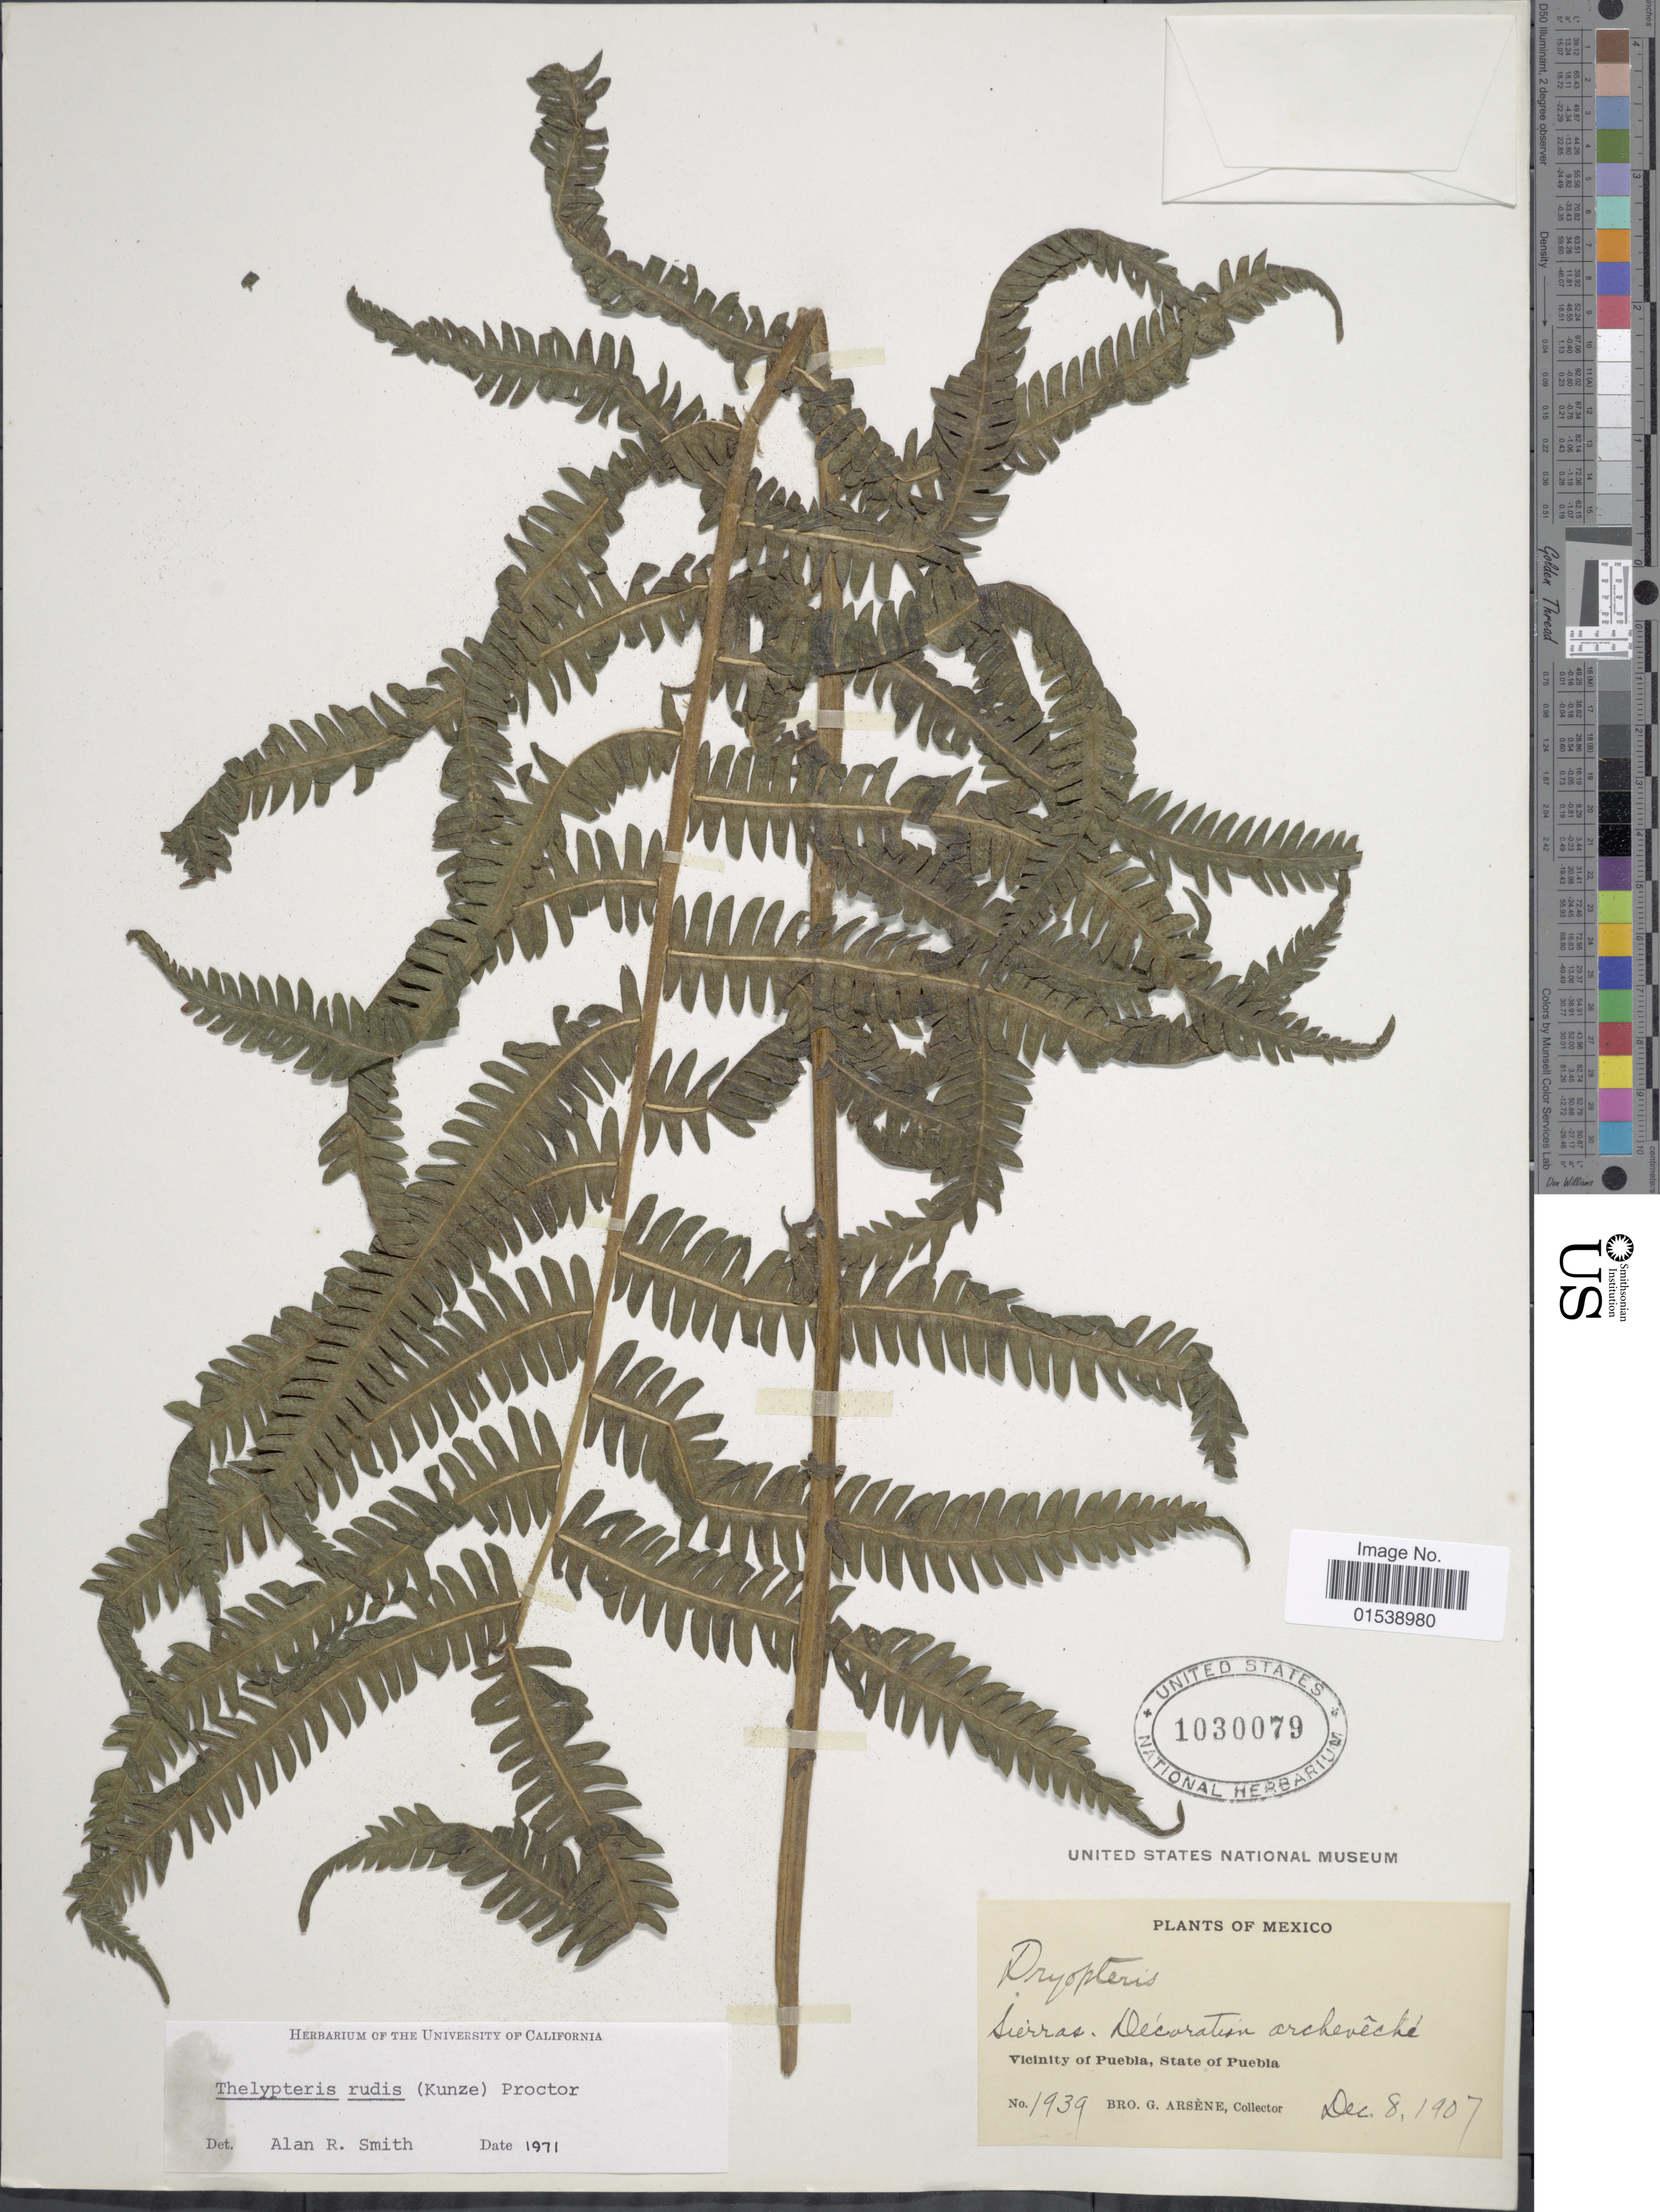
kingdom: Plantae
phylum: Tracheophyta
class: Polypodiopsida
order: Polypodiales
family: Thelypteridaceae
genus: Amauropelta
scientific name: Amauropelta rudis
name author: (Kunze) Pic. Serm.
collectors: Bro. G. Arsène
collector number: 1939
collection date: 1907-12-08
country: Mexico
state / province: Puebla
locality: Sierras, Décoration archevêché, Vicinity of Puebla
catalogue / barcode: US 1030079